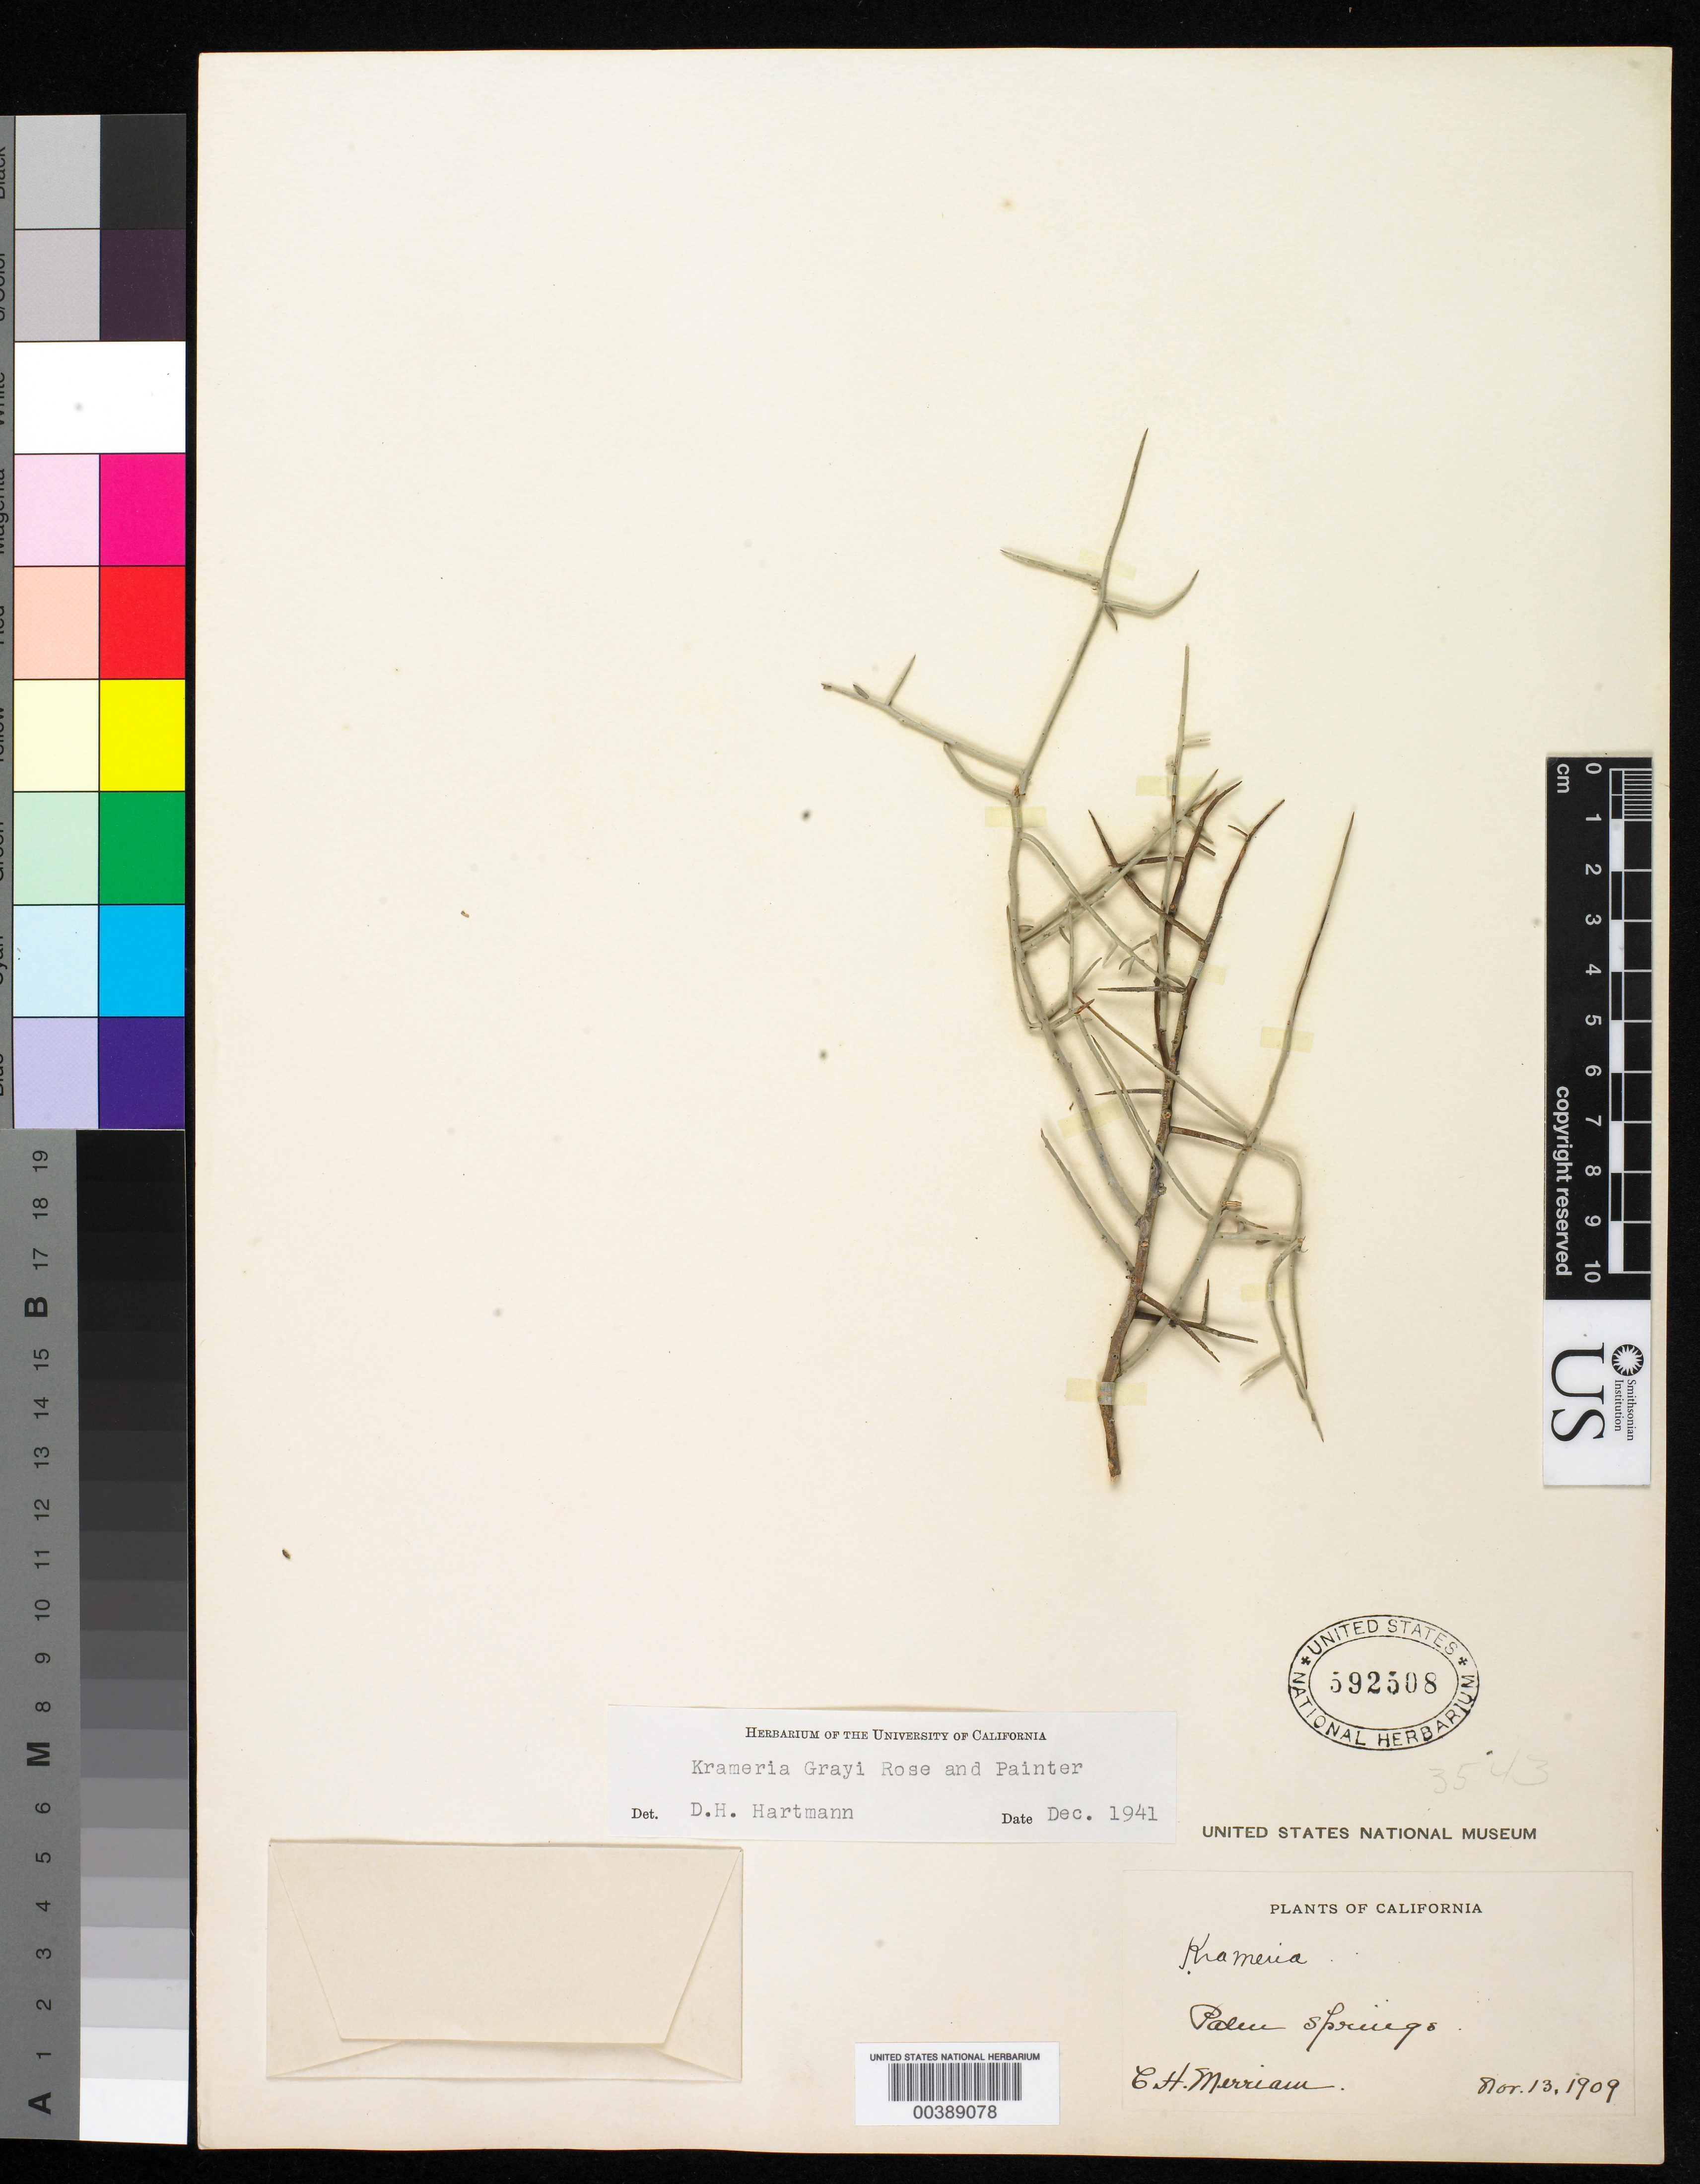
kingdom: Plantae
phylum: Tracheophyta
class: Magnoliopsida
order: Zygophyllales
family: Krameriaceae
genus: Krameria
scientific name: Krameria grayi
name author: Rose & J.H. Painter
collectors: C. Merriam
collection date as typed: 13 Nov 1909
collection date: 1909-11-13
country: United States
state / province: California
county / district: Riverside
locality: Palm Springs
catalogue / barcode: US 592508